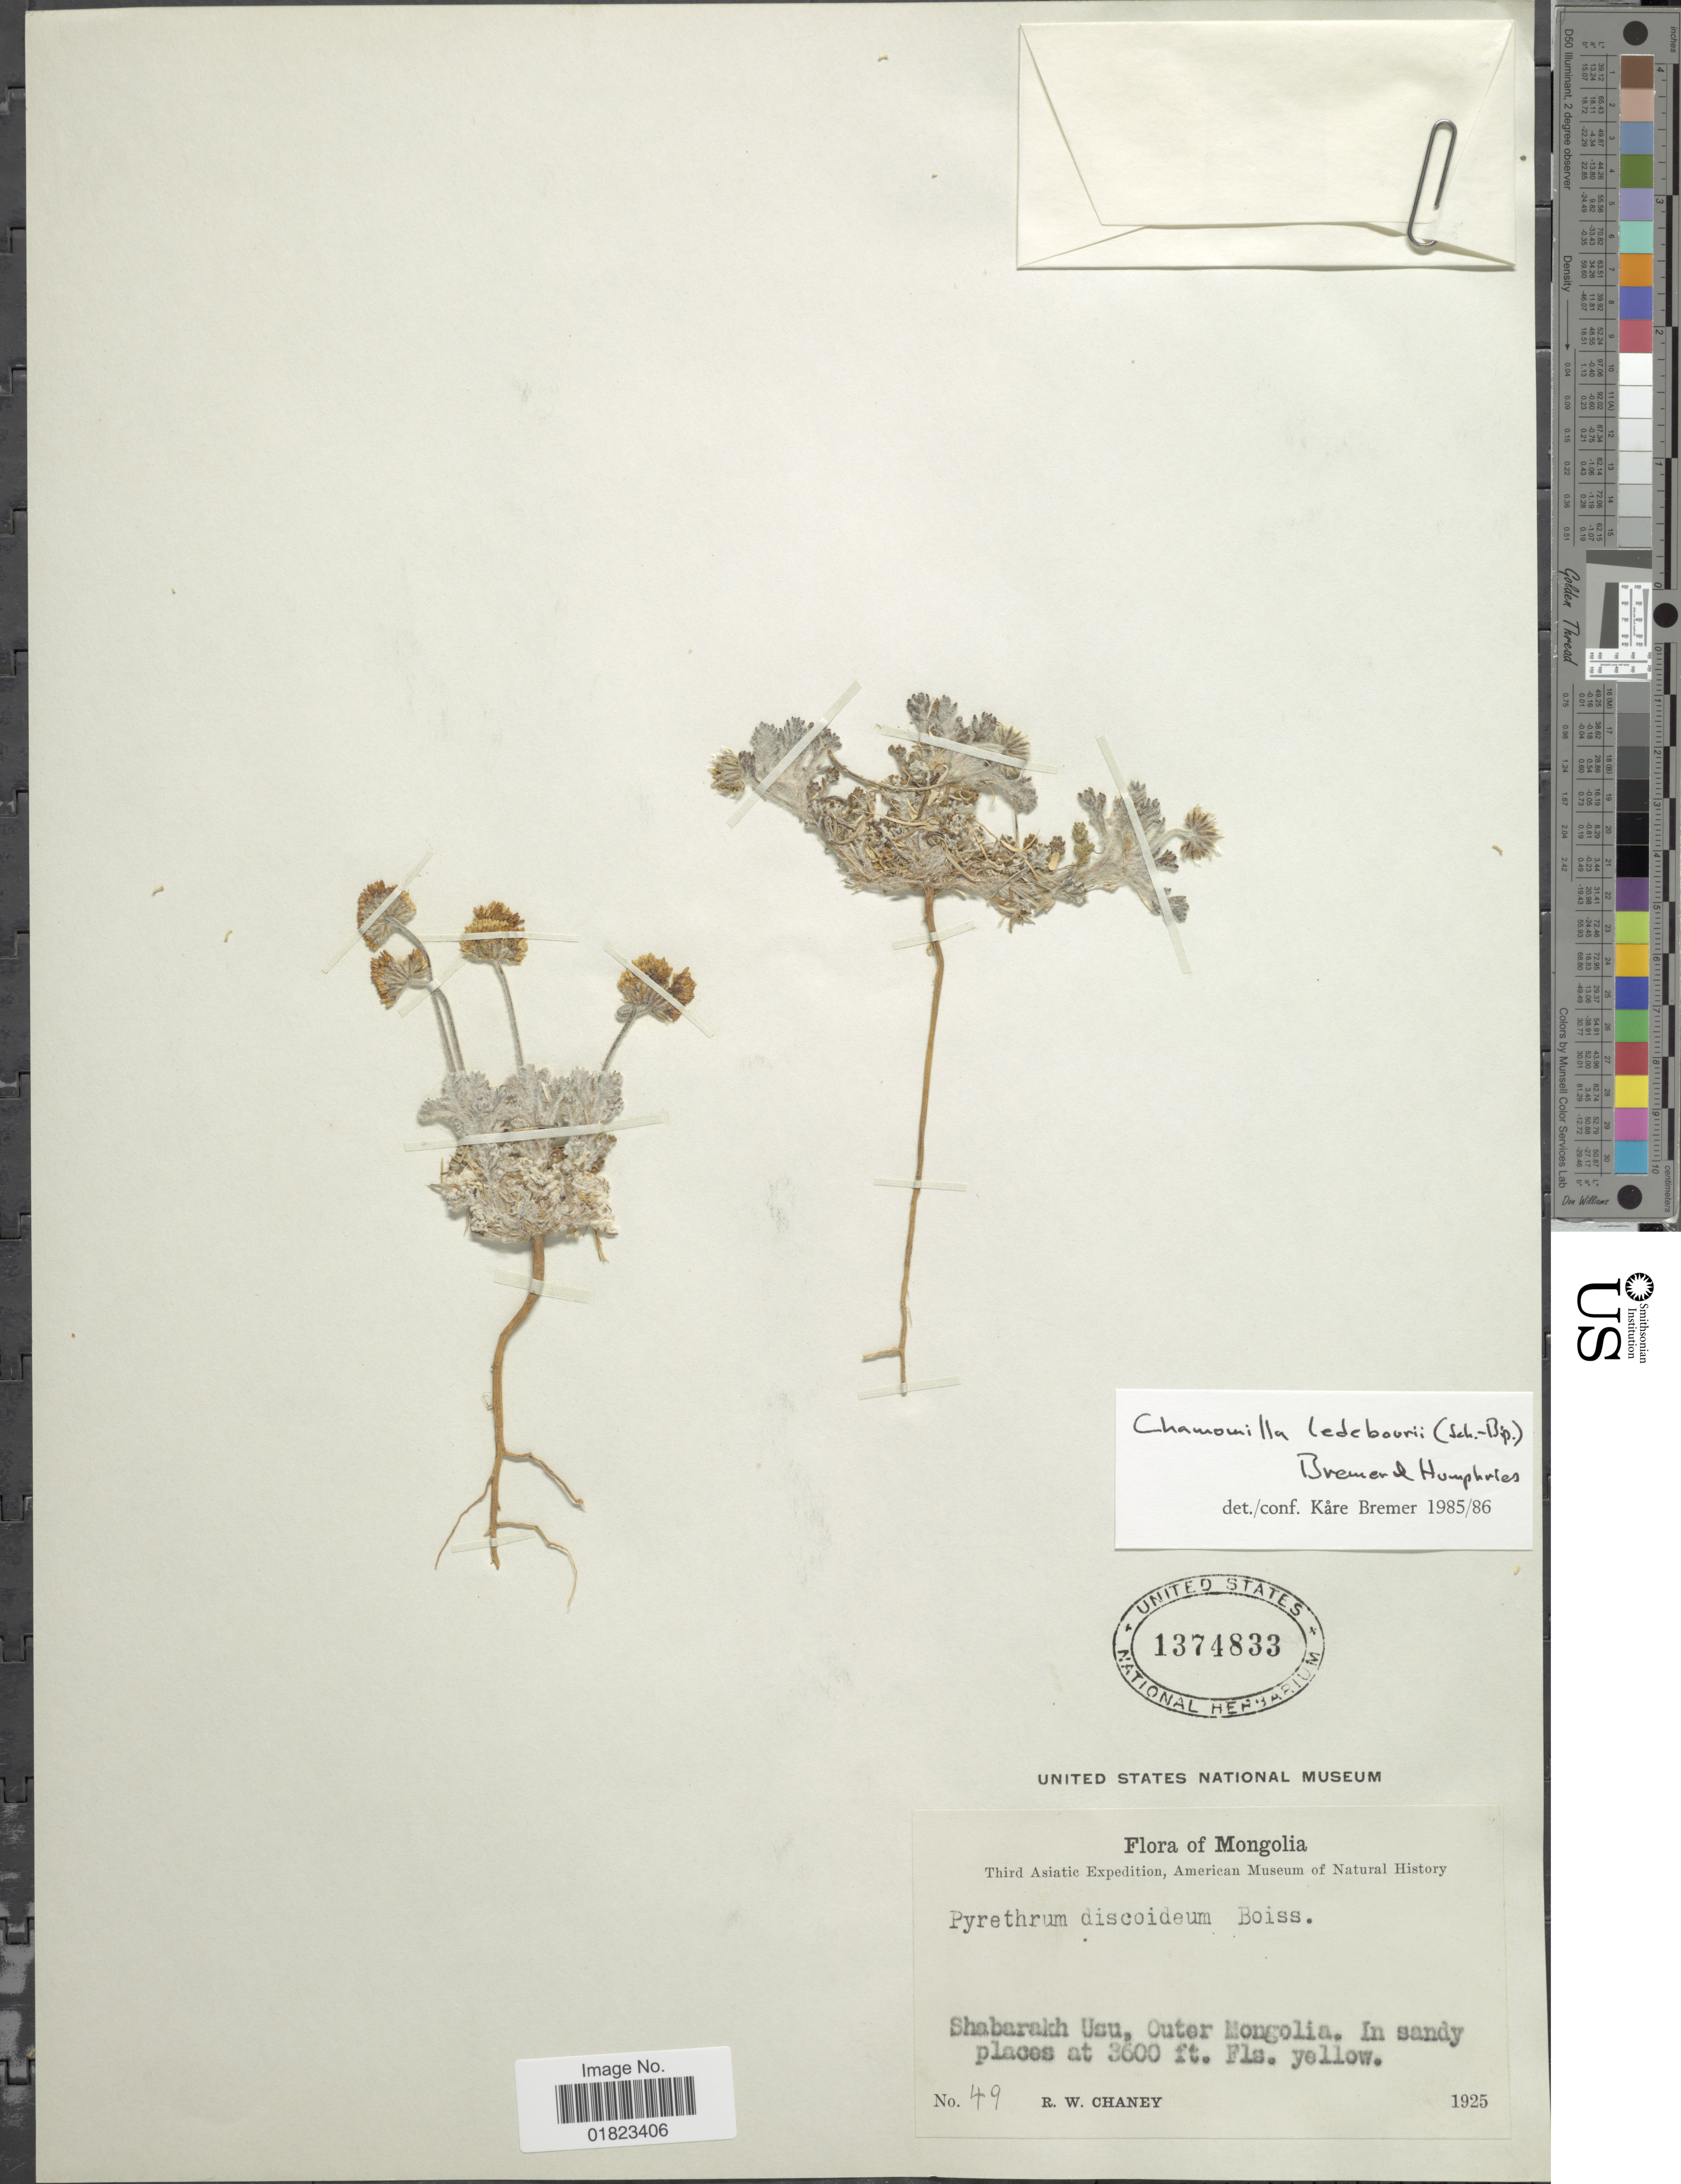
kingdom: Plantae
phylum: Tracheophyta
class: Magnoliopsida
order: Asterales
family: Asteraceae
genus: Cancrinia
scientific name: Cancrinia discoidea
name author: (Ledeb.) Poljakov ex Tzvelev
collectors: R. Chaney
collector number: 49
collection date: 1925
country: Mongolia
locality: Mongolia. Shabarakh Usu, Outer Mongolia.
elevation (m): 1097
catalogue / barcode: US 1374833